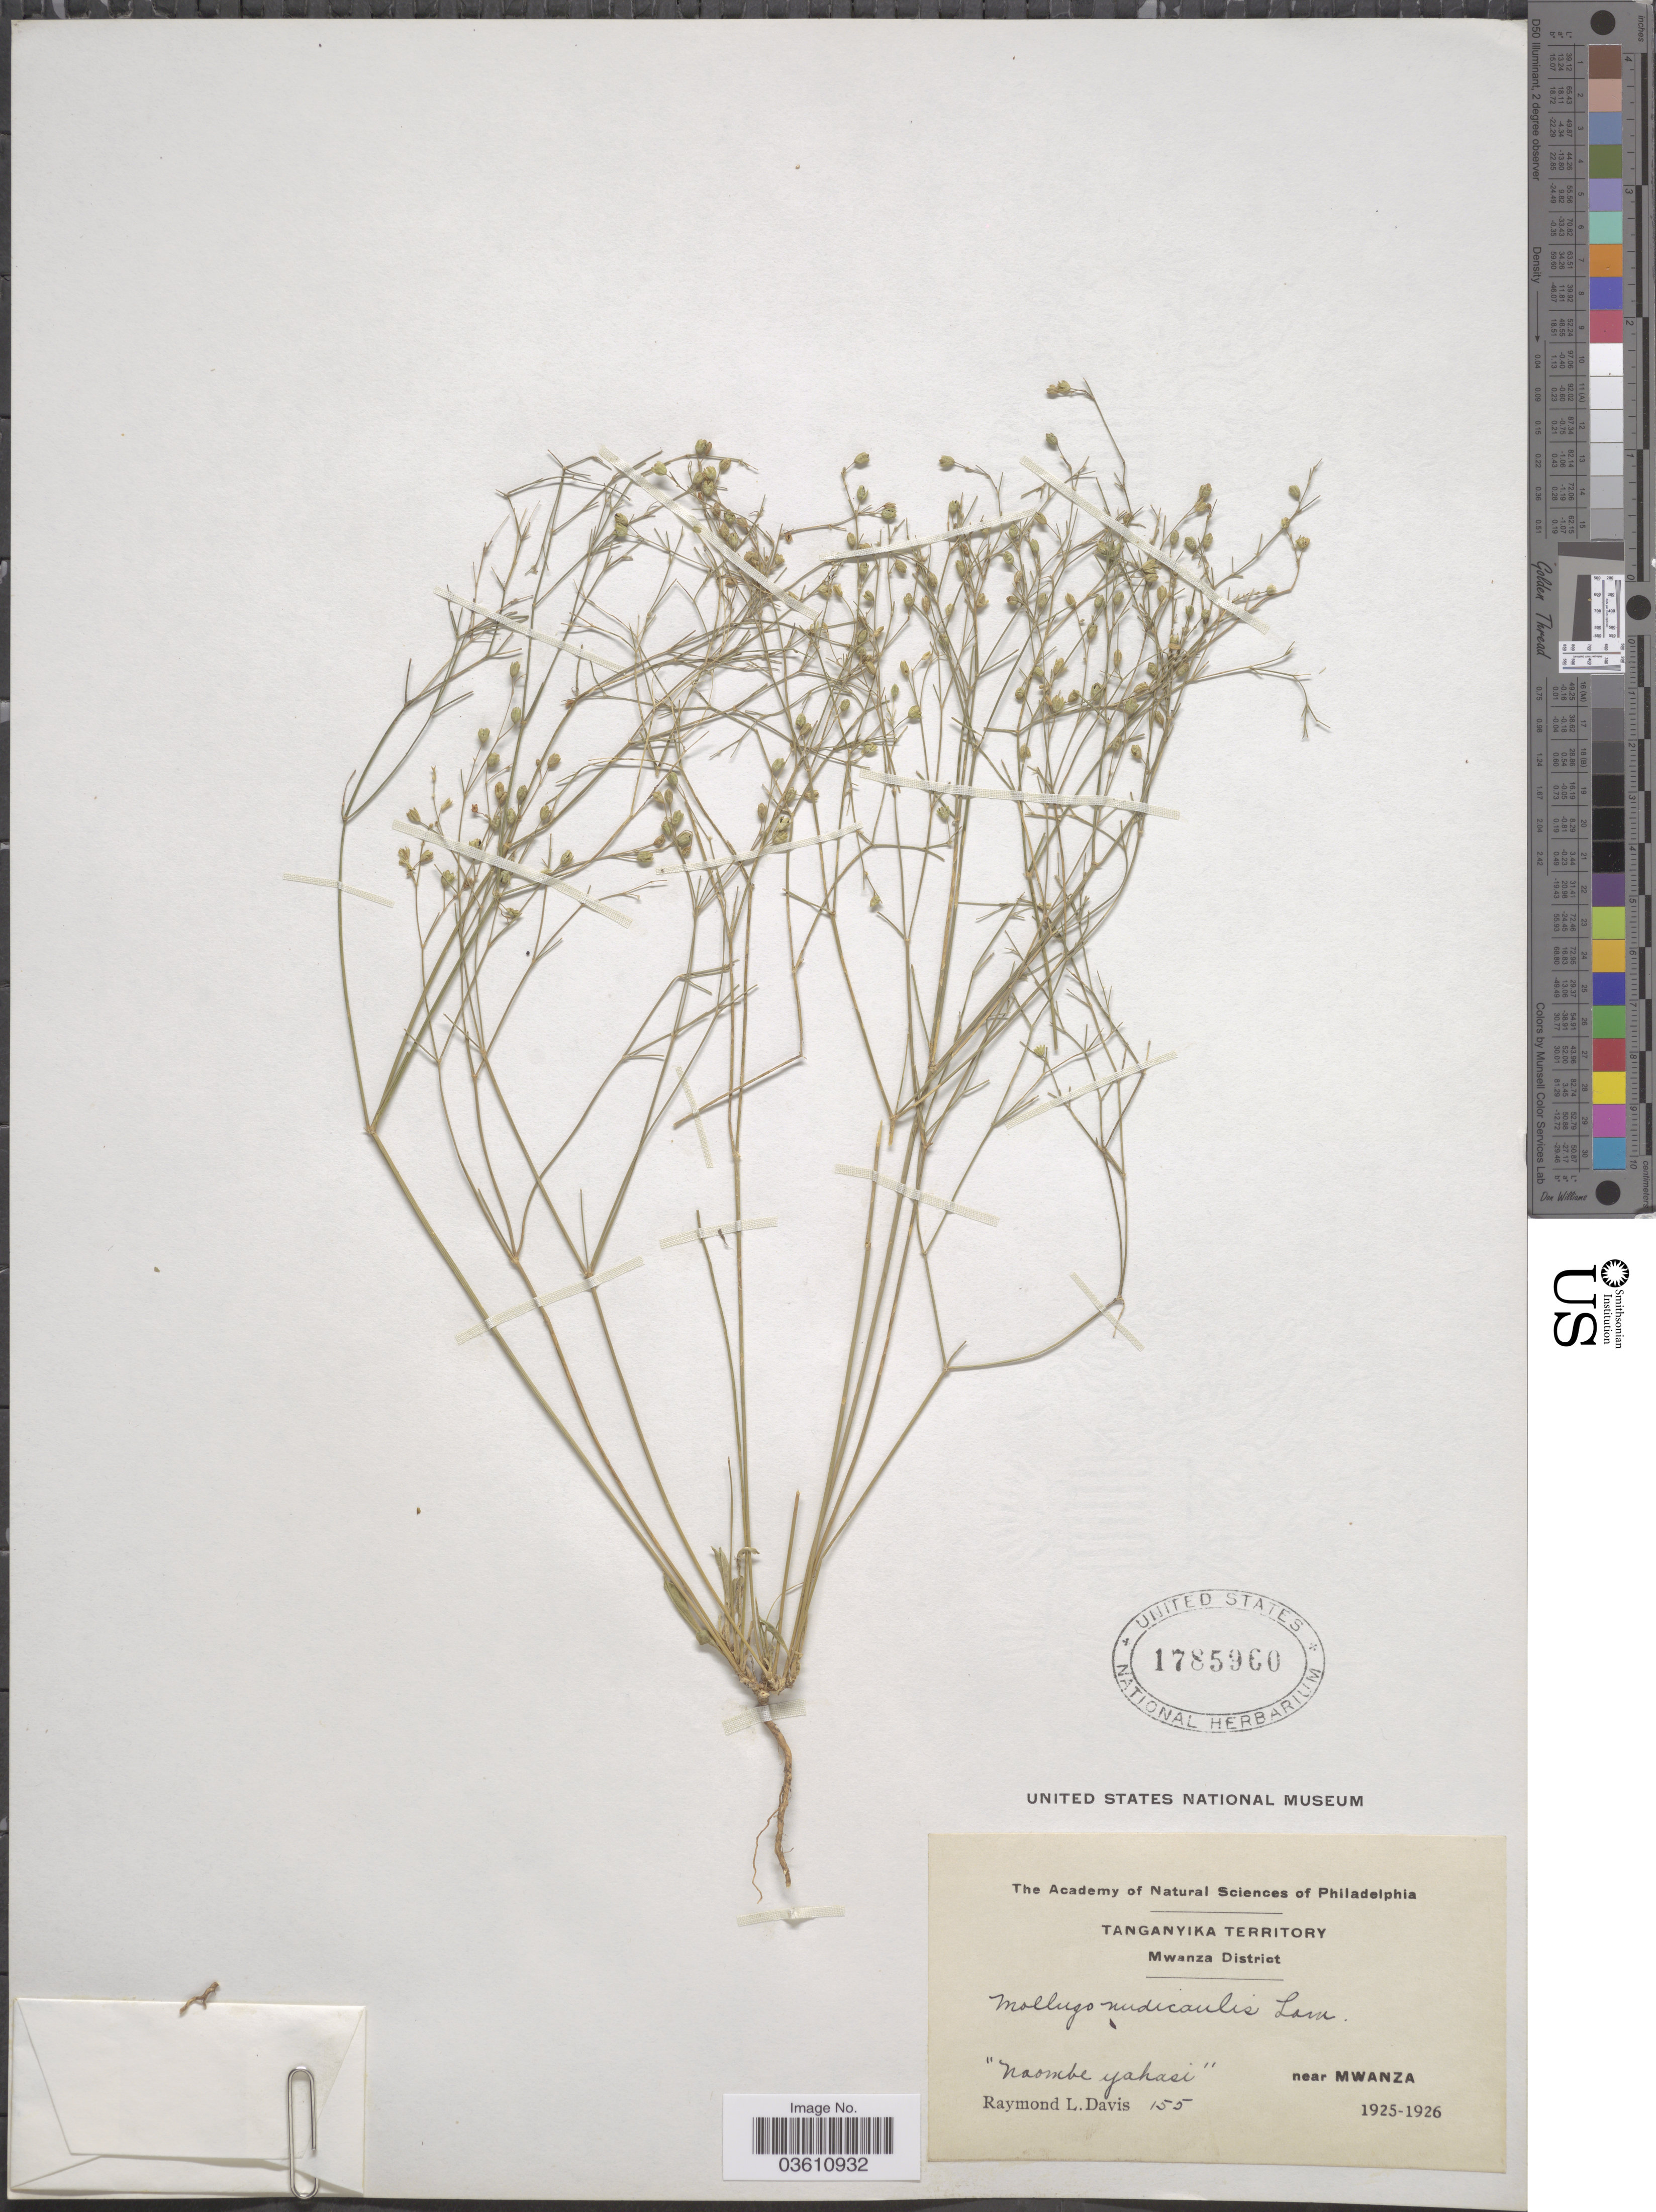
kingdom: Plantae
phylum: Tracheophyta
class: Magnoliopsida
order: Caryophyllales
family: Molluginaceae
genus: Paramollugo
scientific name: Paramollugo nudicaulis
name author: (Lam.) Thulin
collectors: R. Davis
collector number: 155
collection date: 1925/1926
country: Tanzania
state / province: Mwanza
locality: Tanganyika Territory. Mwanza District. Near Mwanza.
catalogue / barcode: US 1785960